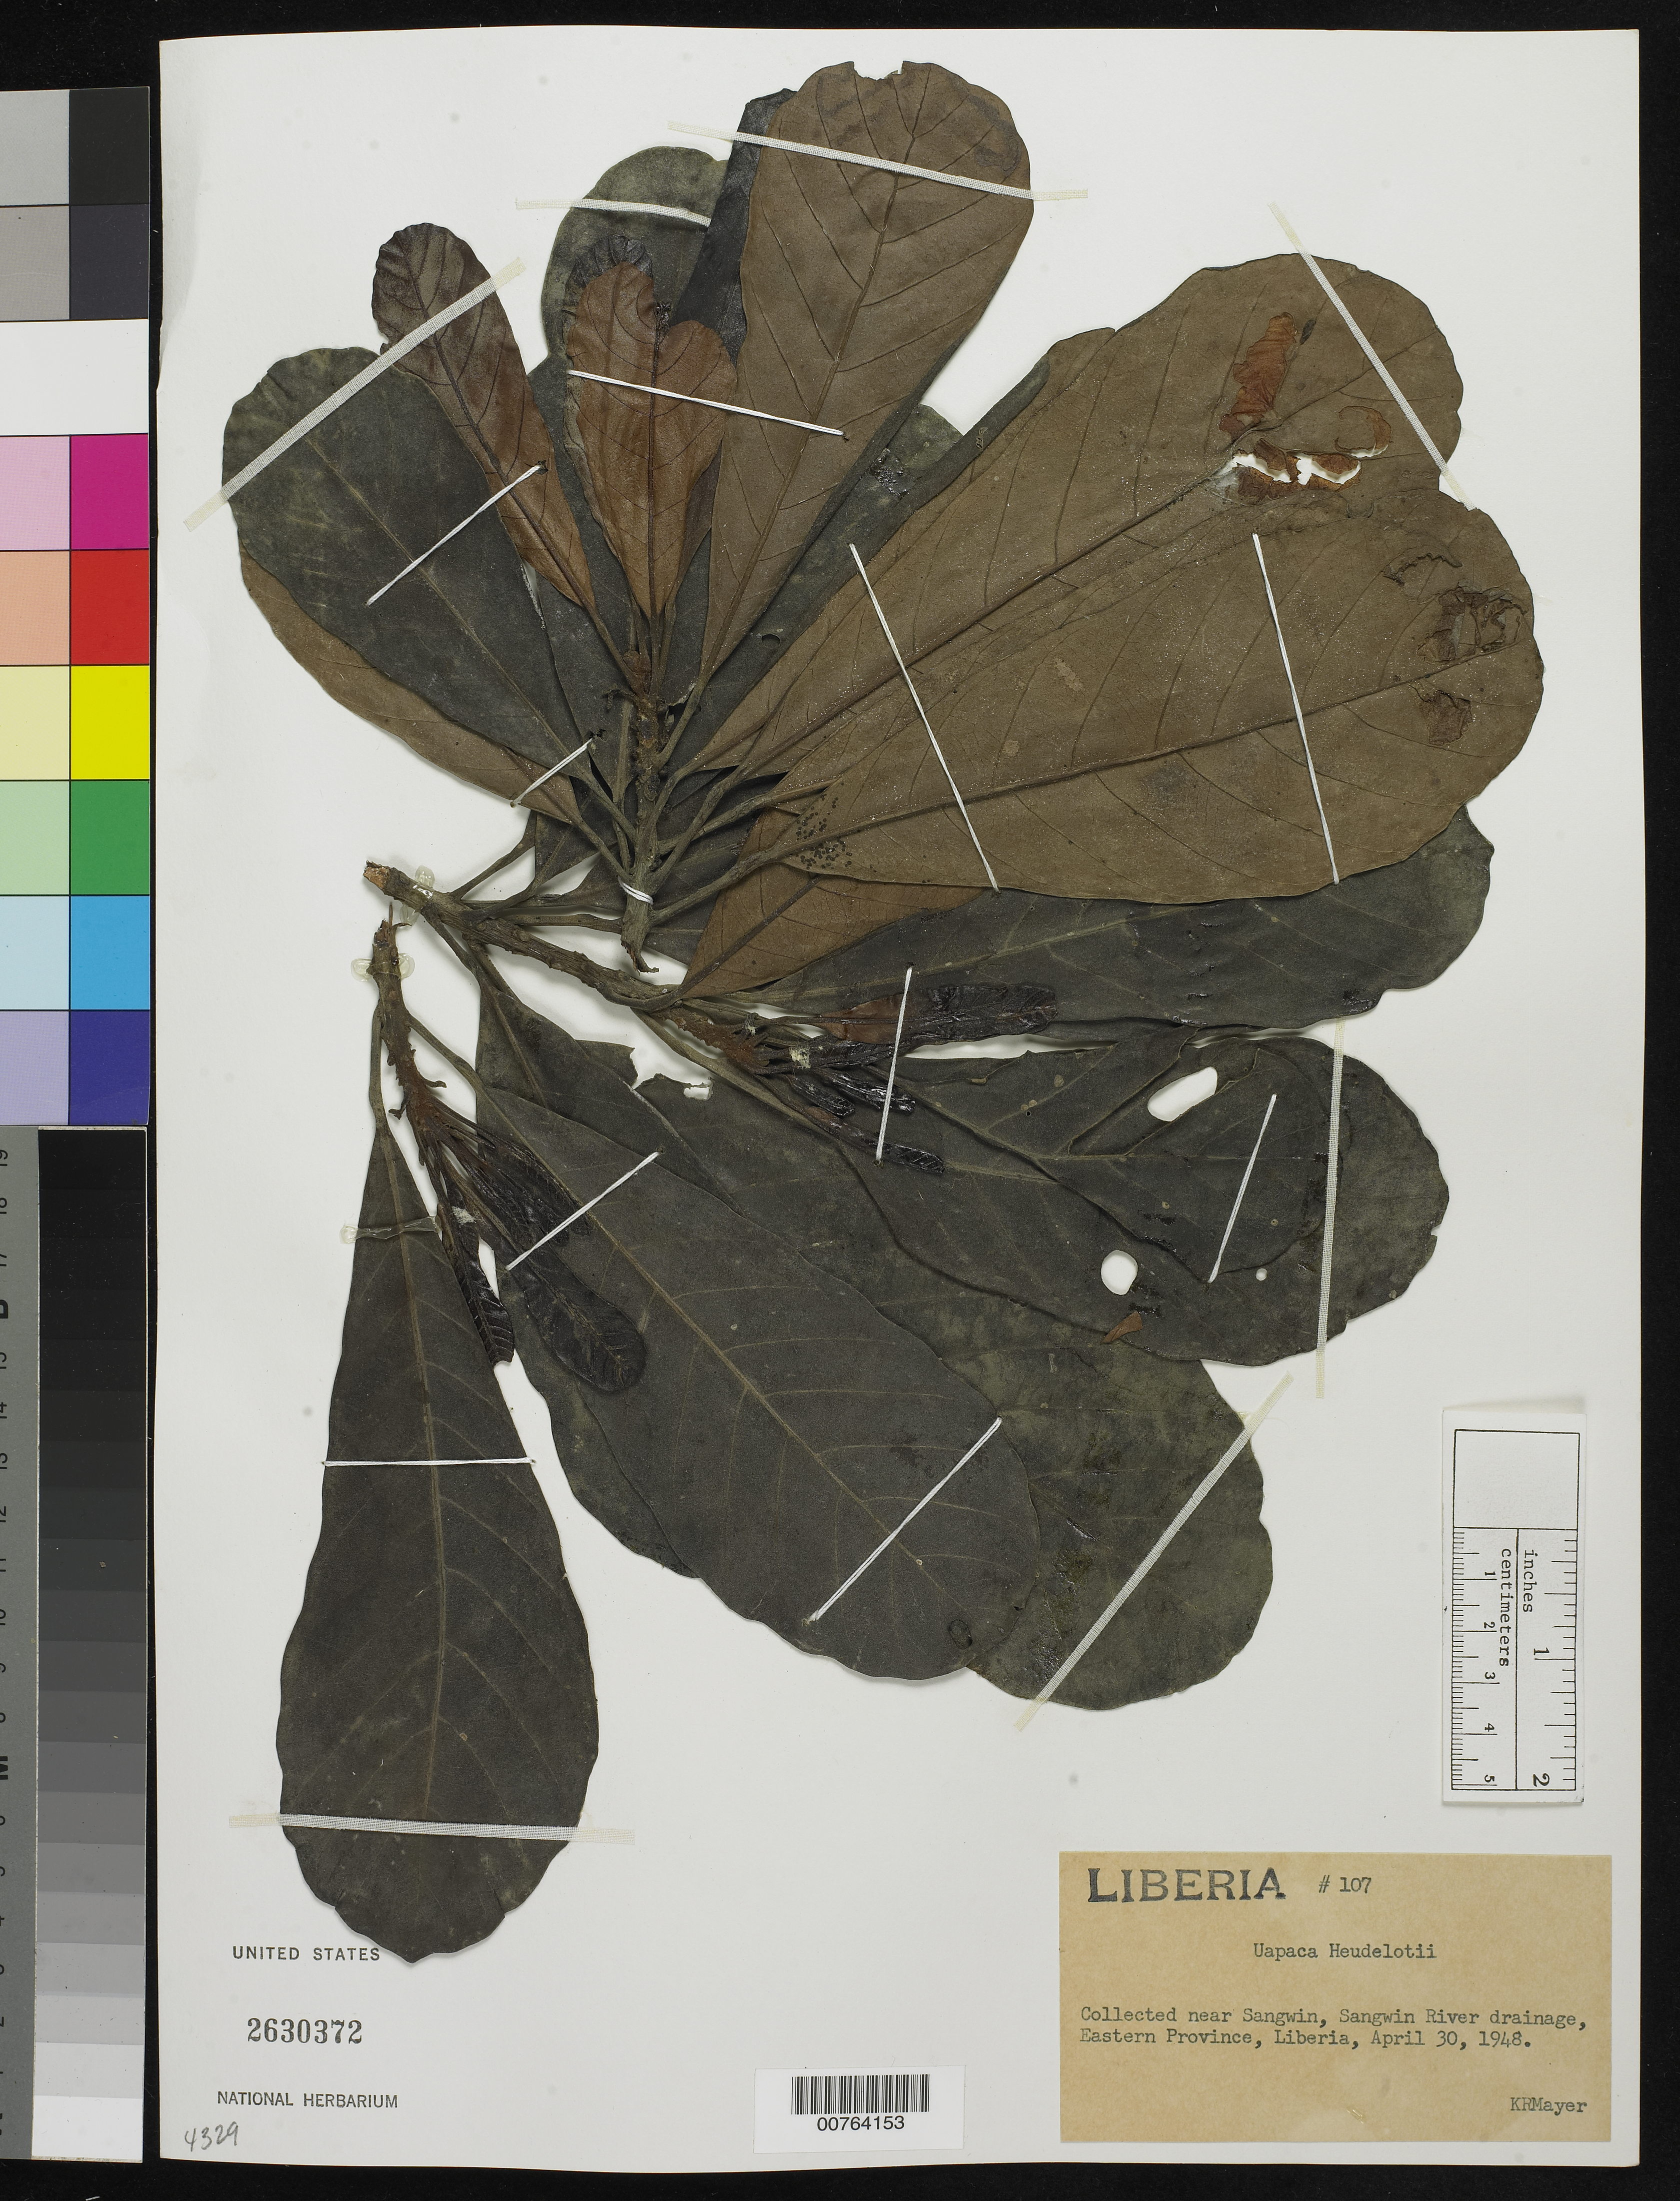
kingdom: Plantae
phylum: Tracheophyta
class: Magnoliopsida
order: Malpighiales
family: Phyllanthaceae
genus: Uapaca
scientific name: Uapaca heudelotii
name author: Baill.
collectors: K. R. Mayer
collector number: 107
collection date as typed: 30 Apr 1948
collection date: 1948-04-30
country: Liberia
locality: Eastern Province: Sangwin River drainage, near Sangwin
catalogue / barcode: US 2630372